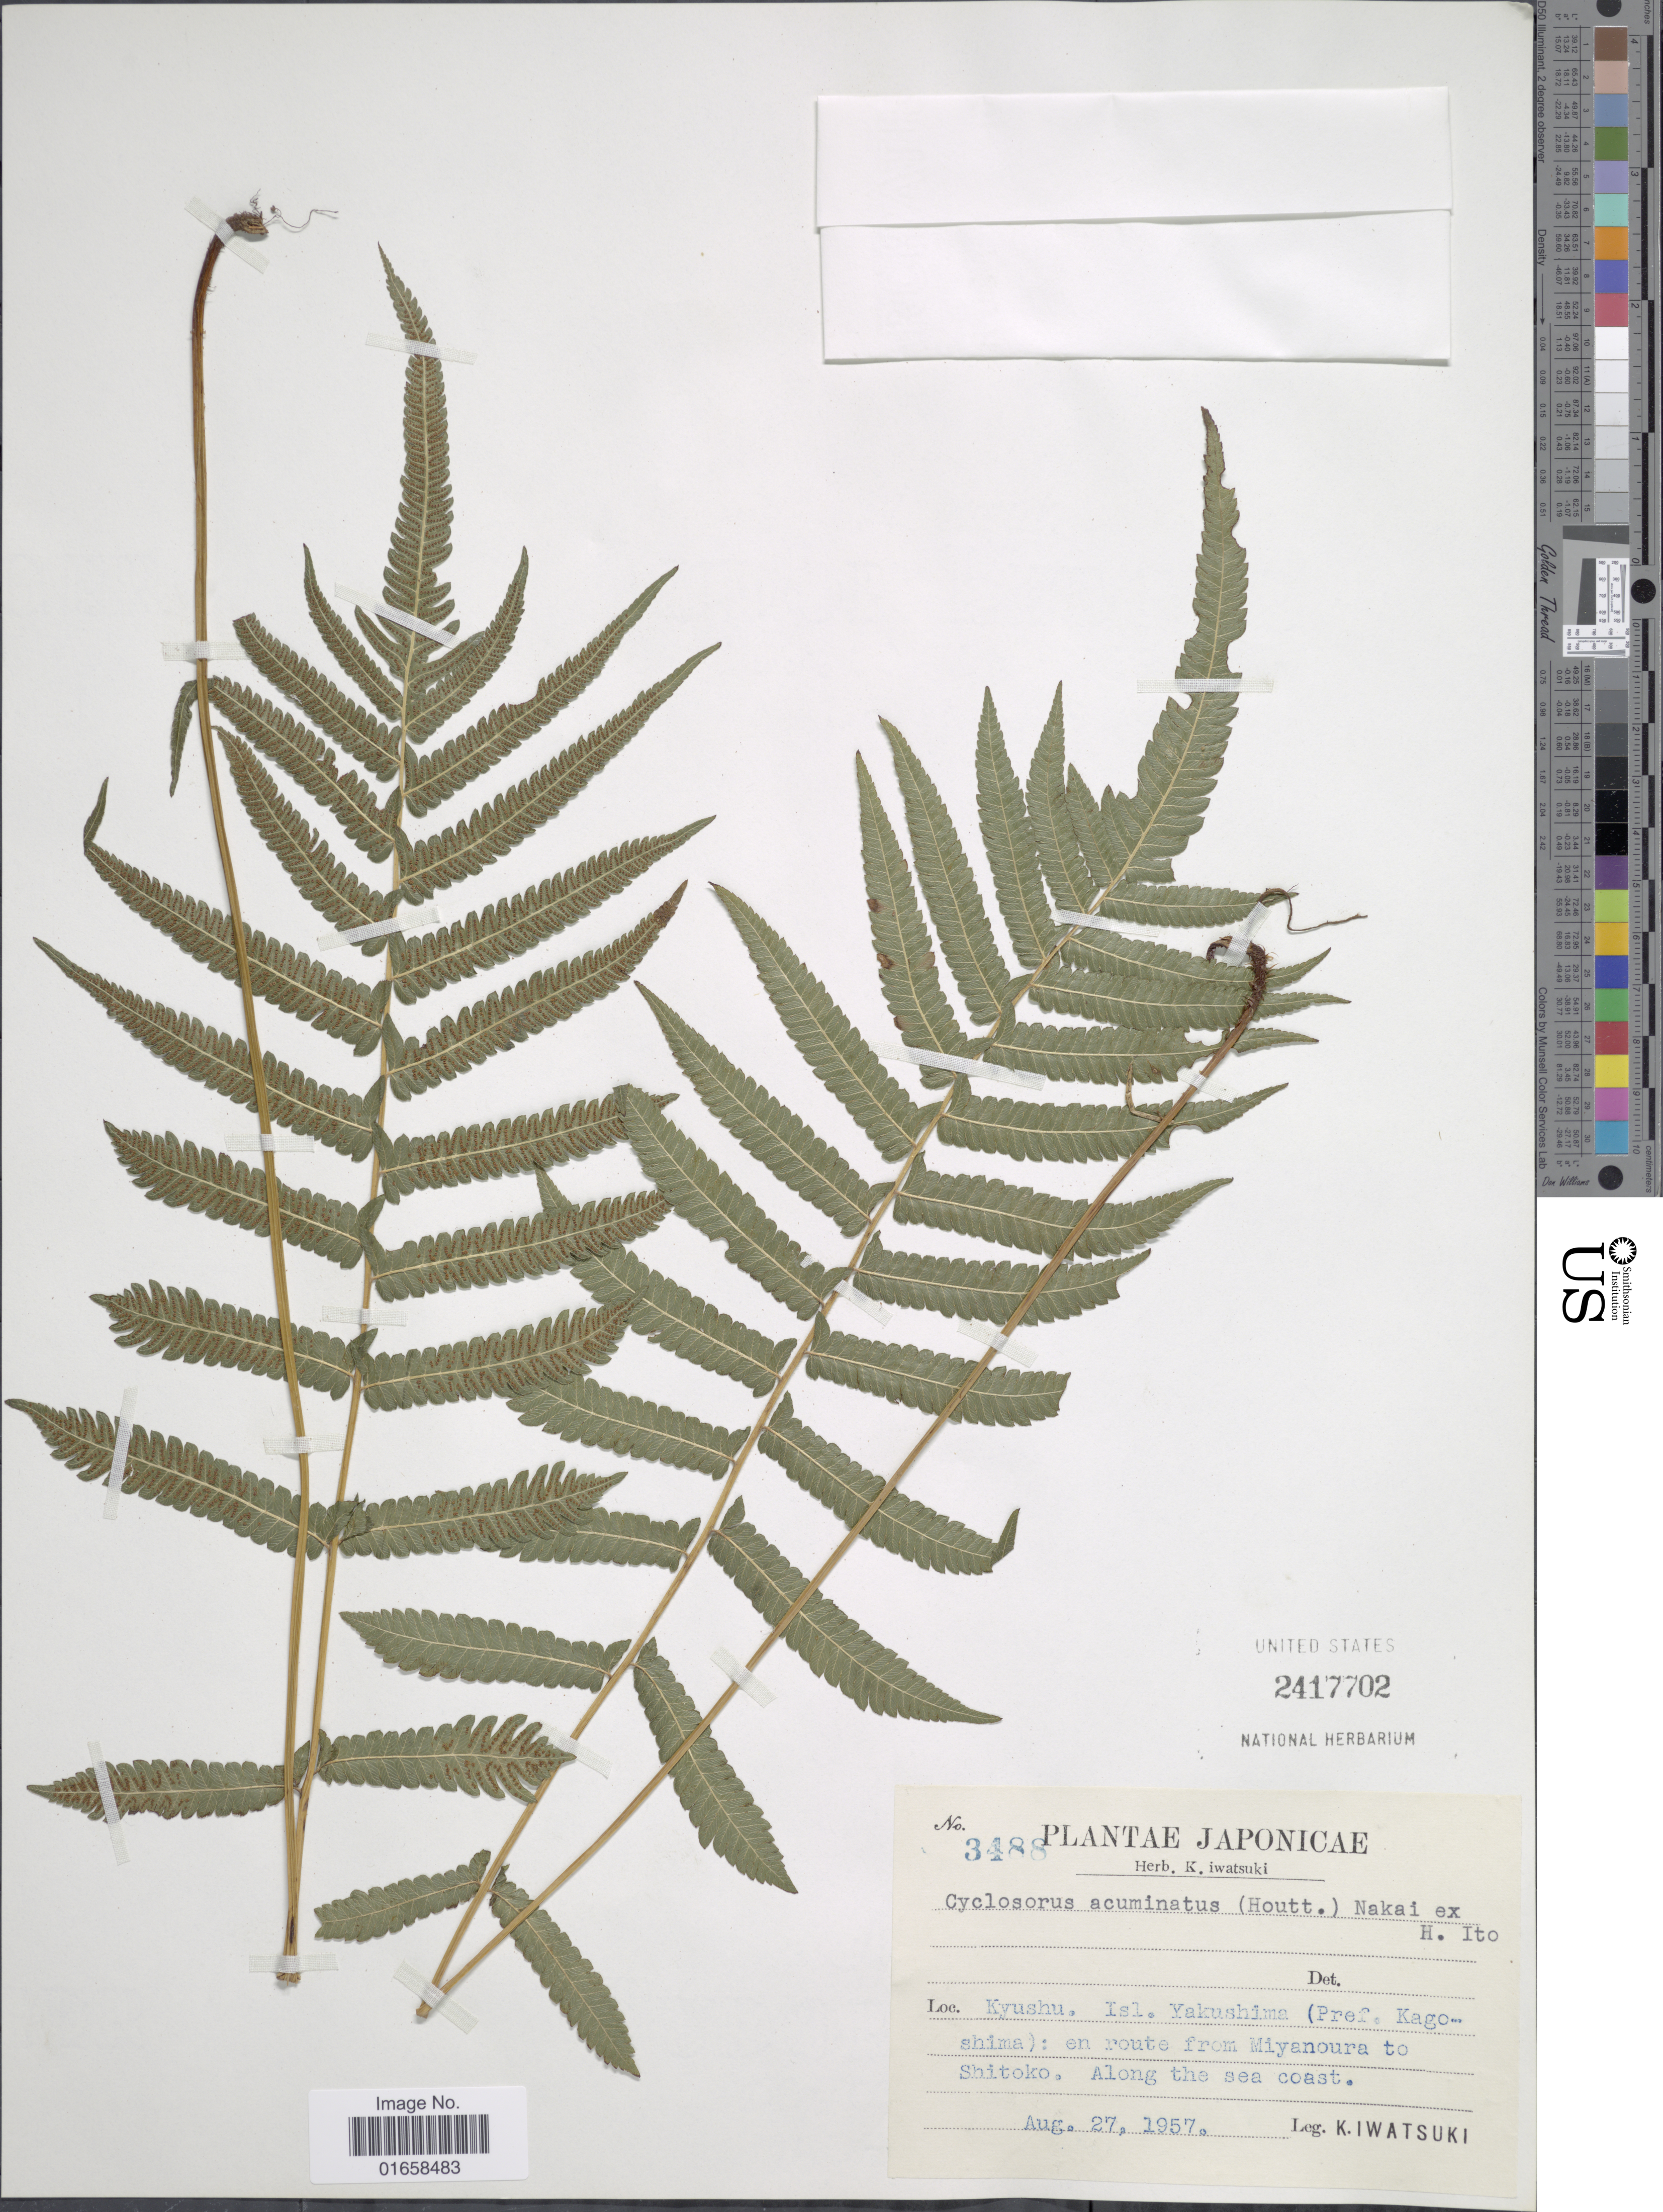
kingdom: Plantae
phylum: Tracheophyta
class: Polypodiopsida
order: Polypodiales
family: Thelypteridaceae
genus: Christella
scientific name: Christella acuminata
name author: (Houtt.) H. Lév.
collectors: K. Iwatsuki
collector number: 3488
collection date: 1957-08-27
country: Japan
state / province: Kagosima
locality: Kyushu. isl. Yakushima (Pref. Kagoshima): en route from Miyanoura to Shitoko.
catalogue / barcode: US 2417702